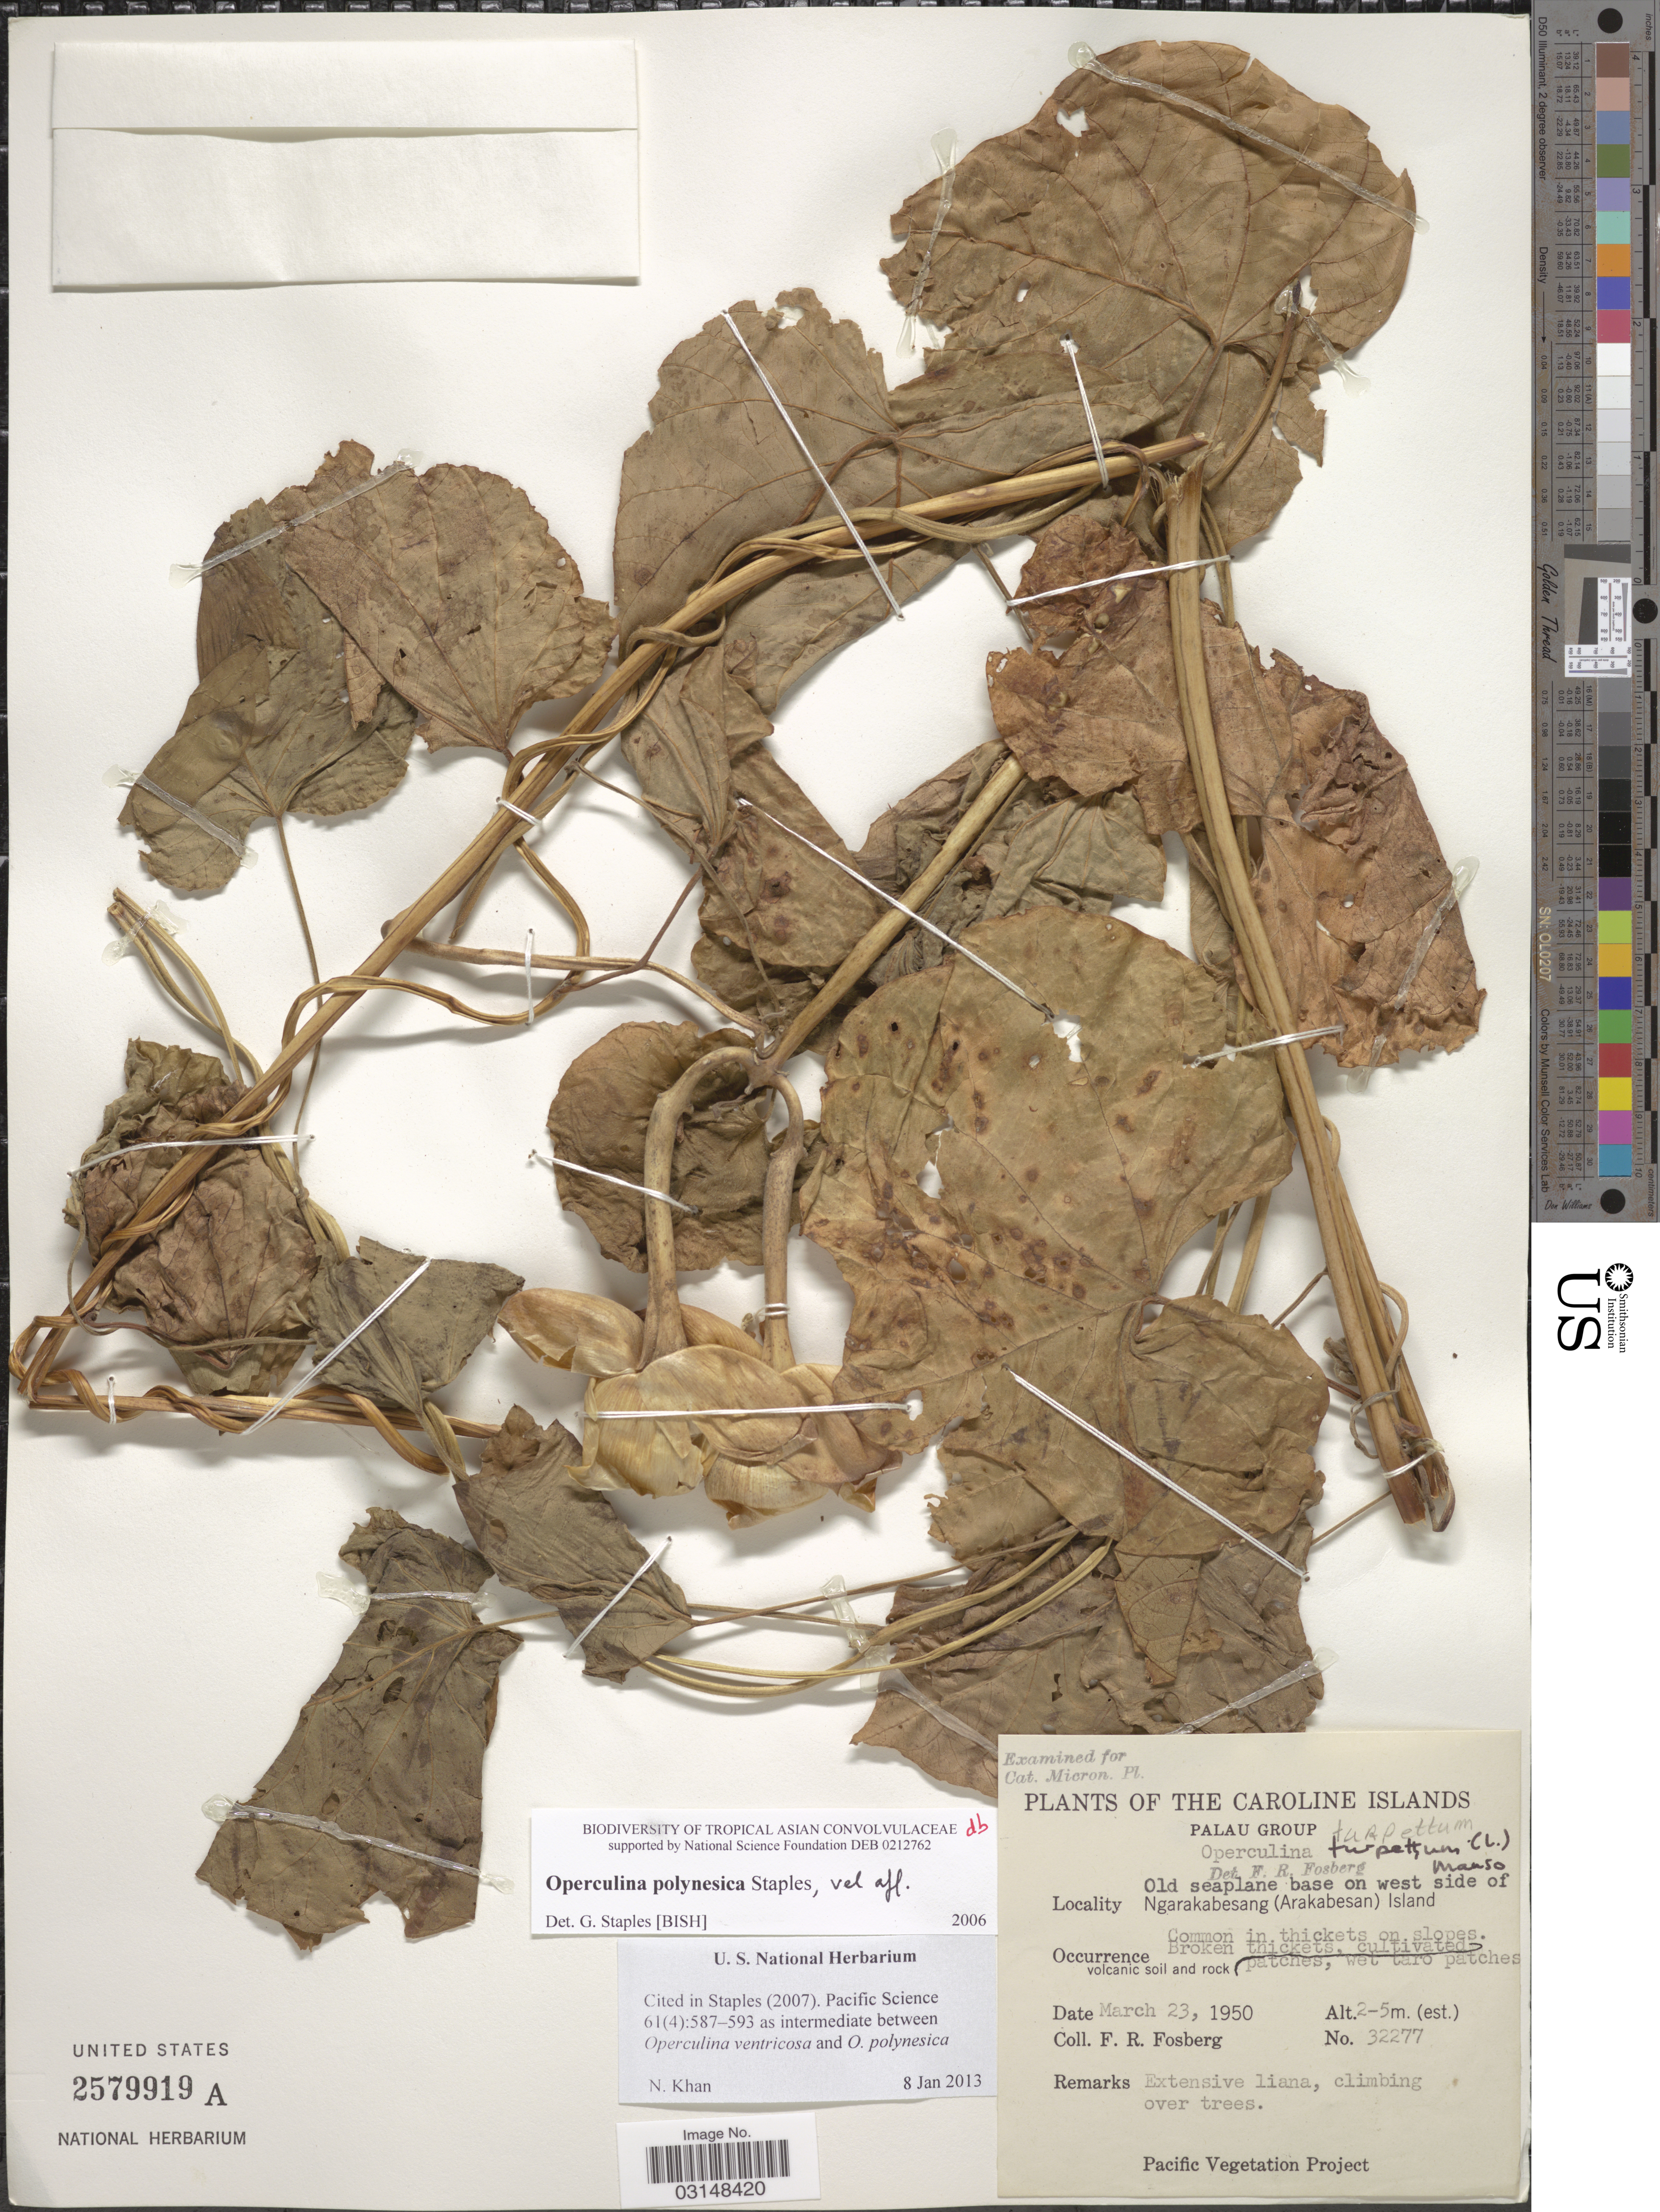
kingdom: Plantae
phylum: Tracheophyta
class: Magnoliopsida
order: Solanales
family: Convolvulaceae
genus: Operculina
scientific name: Operculina ventricosa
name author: (Aubl.) Barb. Rodr.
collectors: F. R. Fosberg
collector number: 32277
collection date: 1950-03-23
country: Palau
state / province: Koror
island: Ngerekebesang [Arakabesan]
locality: The Caroline Islands, Palau Group, Old seaplane base on west side of Ngarakabesang (Arakabesan) Island.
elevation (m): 2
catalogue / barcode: US 2579919A